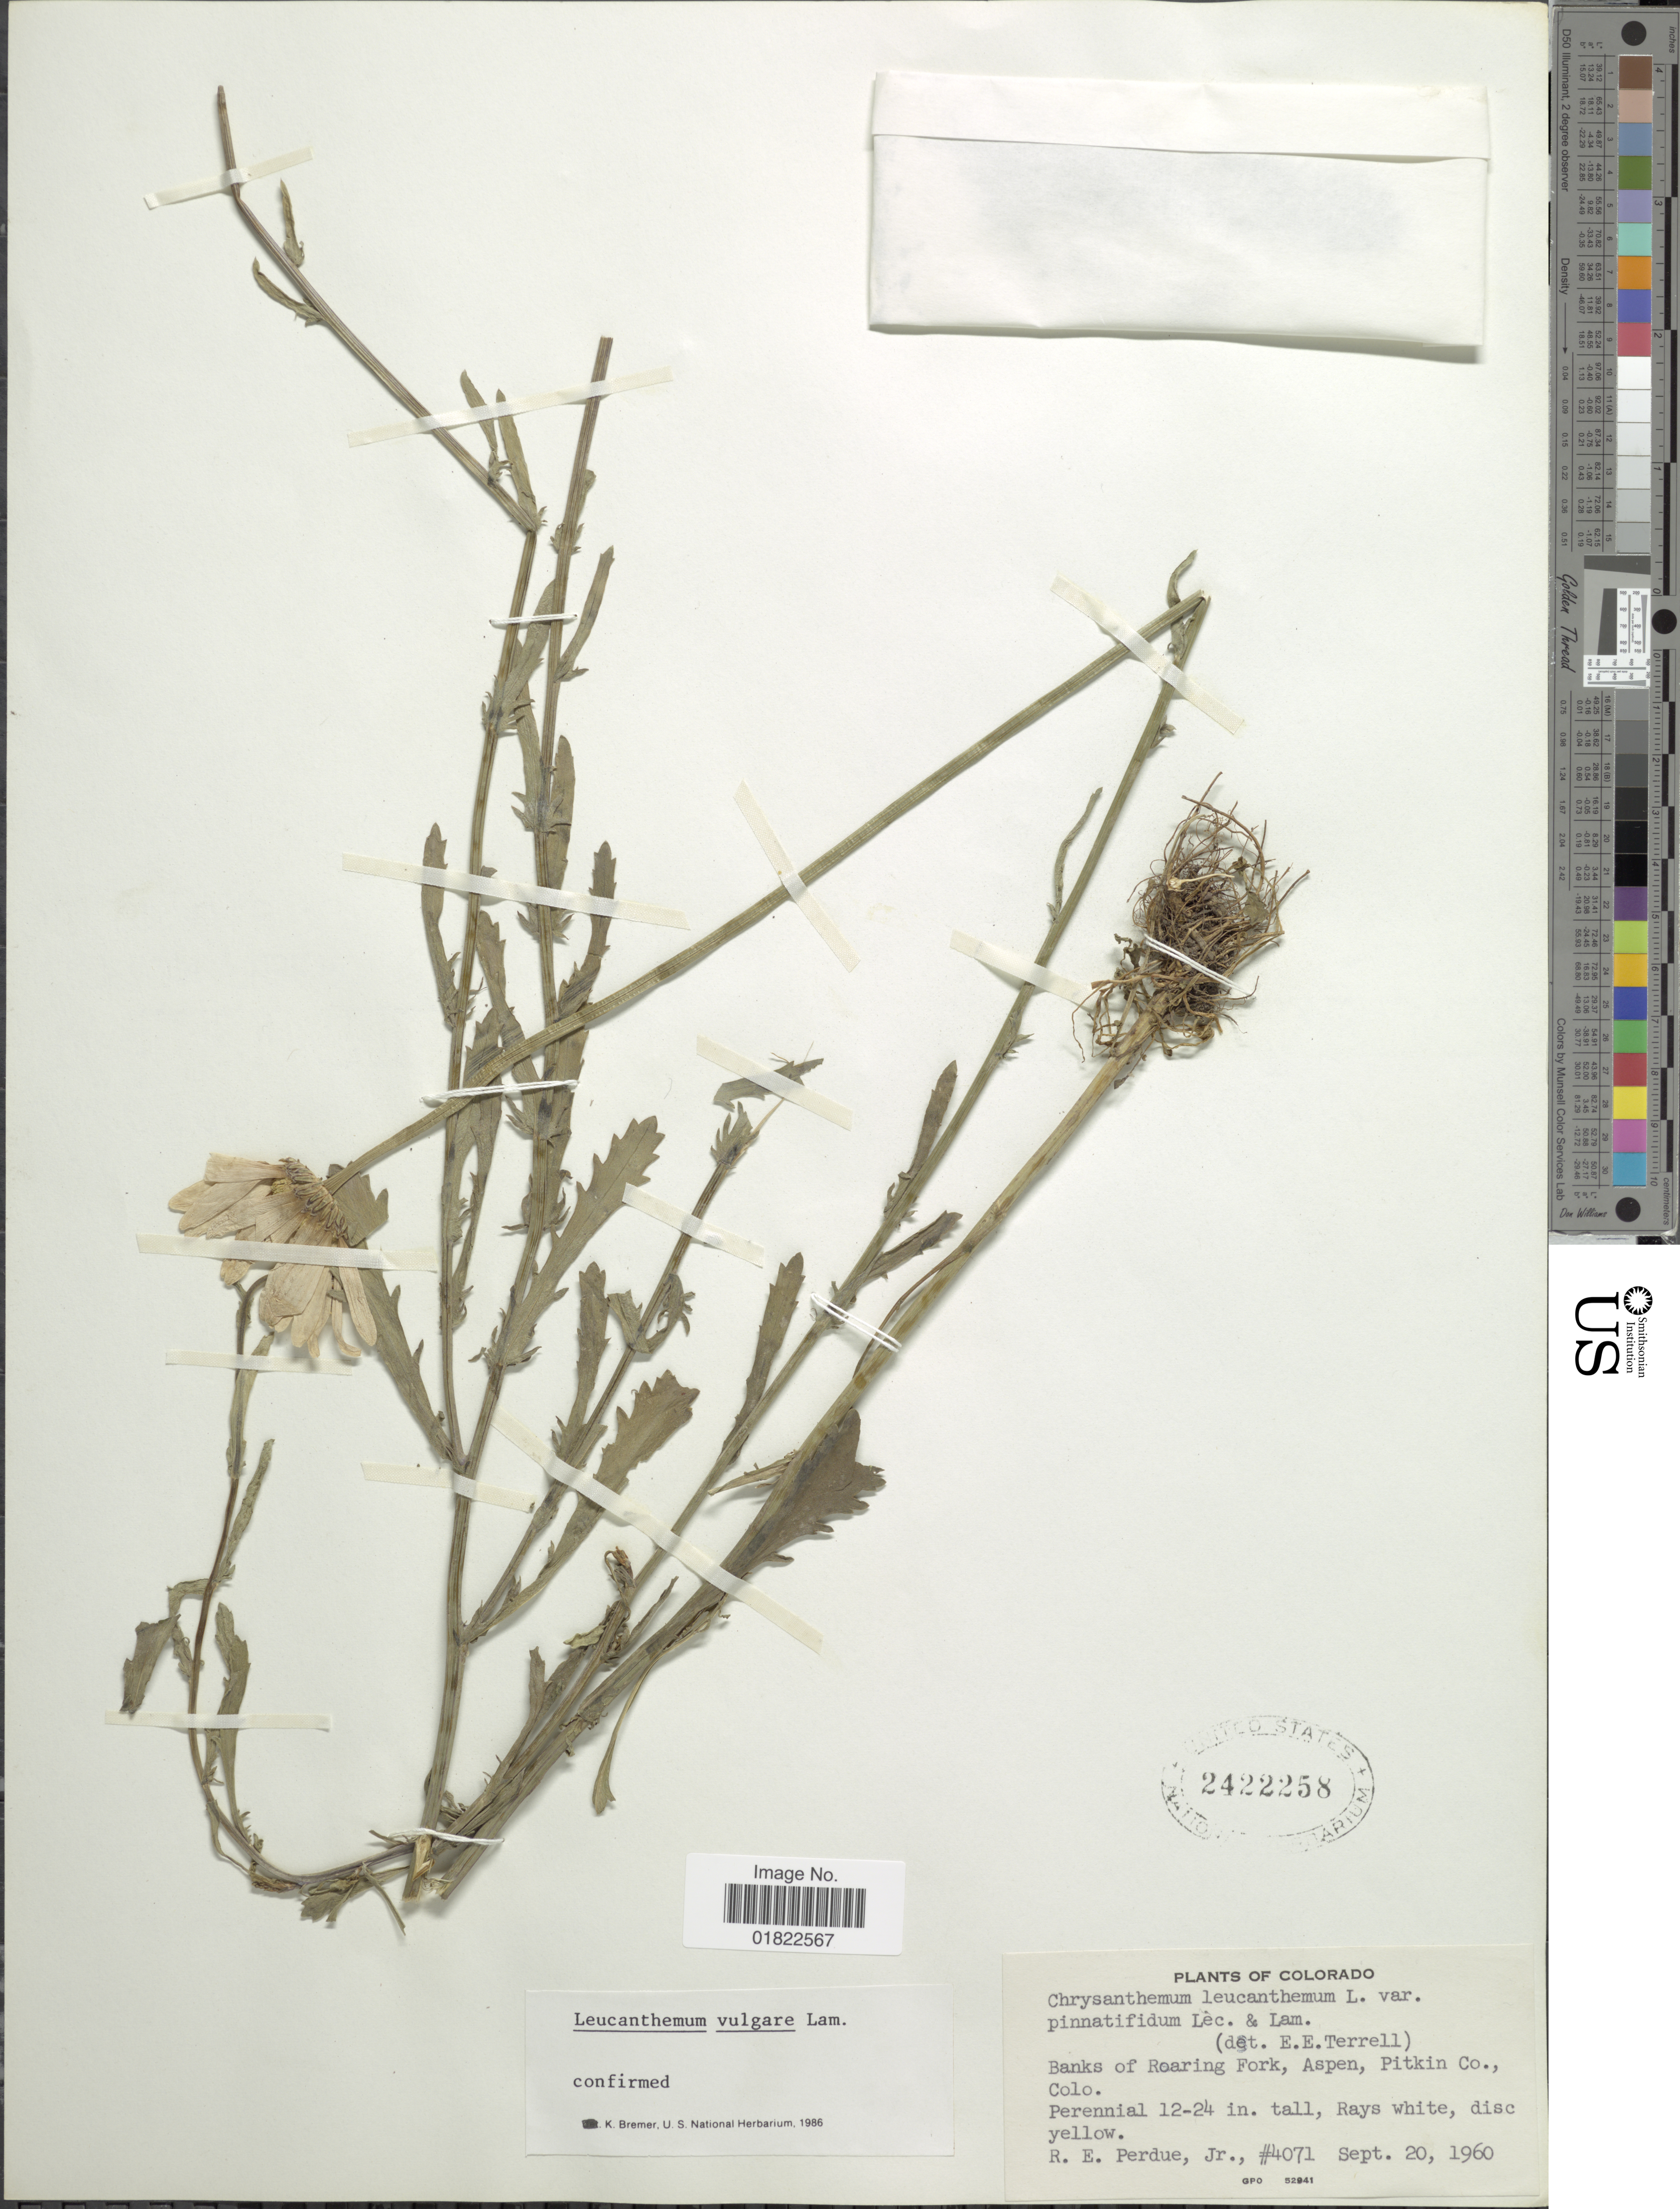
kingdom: Plantae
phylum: Tracheophyta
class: Magnoliopsida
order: Asterales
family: Asteraceae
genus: Leucanthemum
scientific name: Leucanthemum vulgare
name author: Lam.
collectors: R. E. Perdue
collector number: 4071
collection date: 1960-09-20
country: United States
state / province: Colorado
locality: Banks of Roaring Fork, Aspen, Pitkin Co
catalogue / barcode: US 2422258